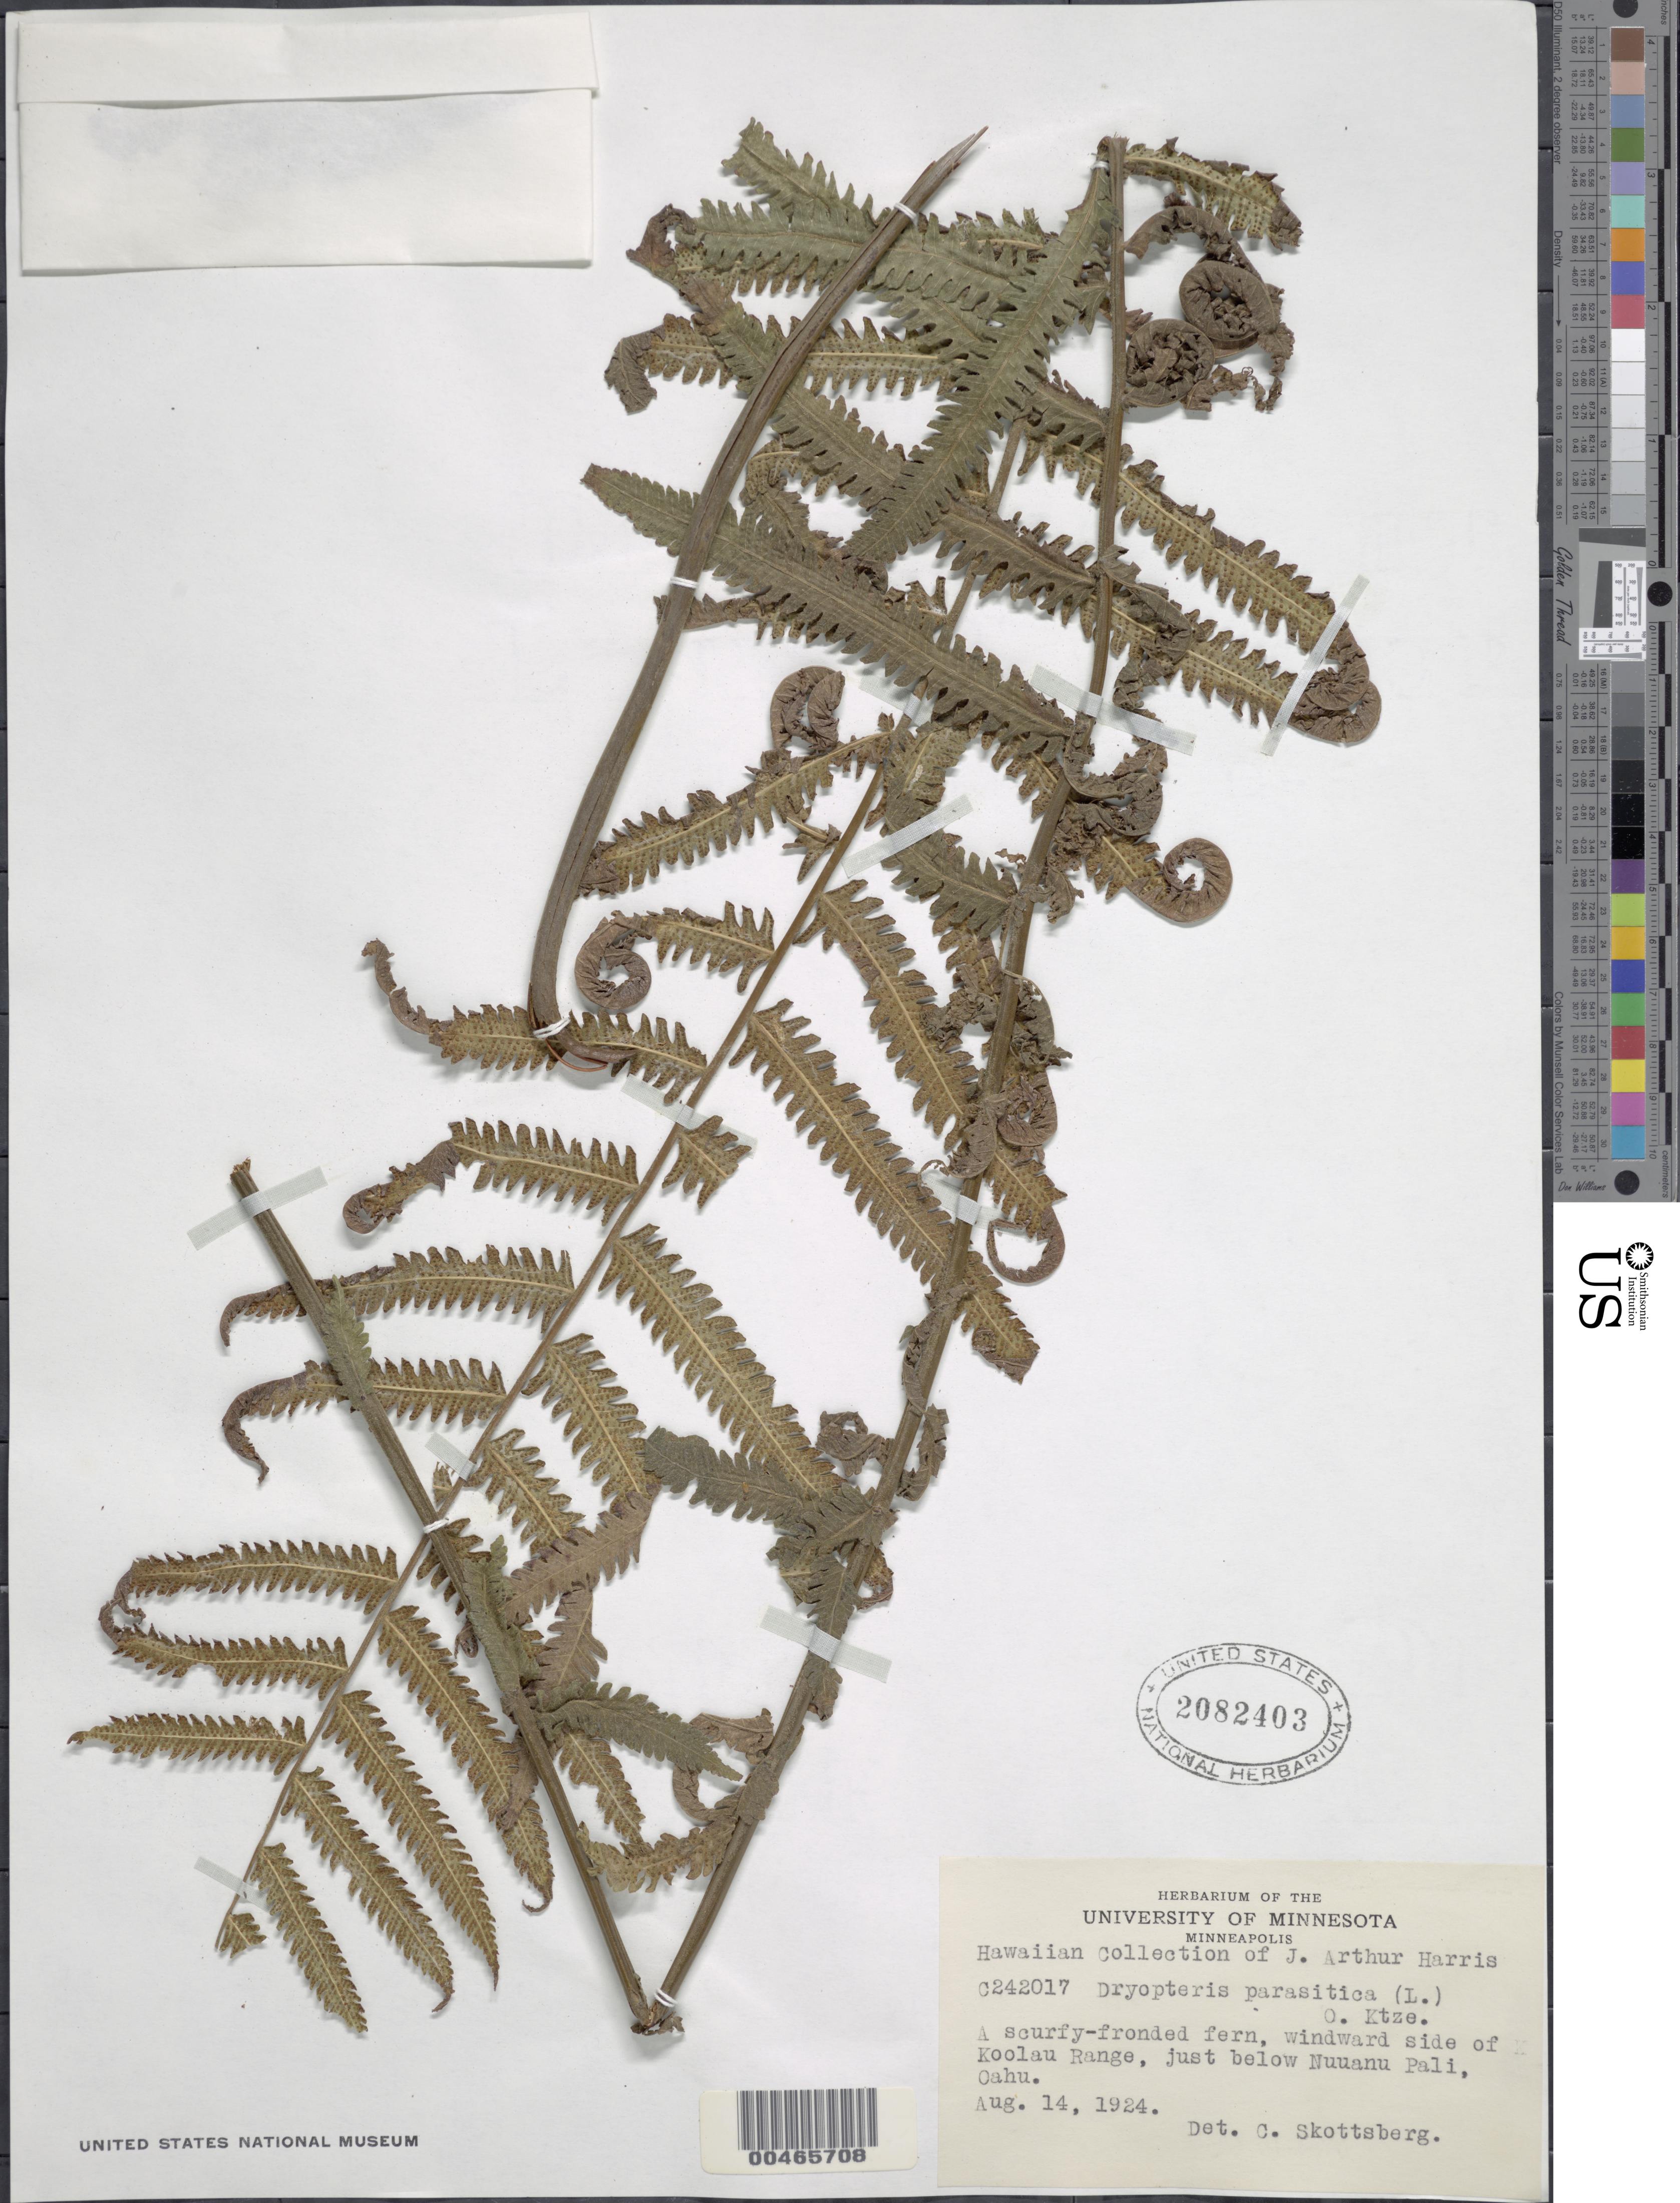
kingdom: Plantae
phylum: Tracheophyta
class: Polypodiopsida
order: Polypodiales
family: Thelypteridaceae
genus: Christella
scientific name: Christella parasitica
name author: (L.) H. Lév.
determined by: Wagner, W. L., (BOT), Smithsonian Institution - National Museum of Natural History (UNITED STATES)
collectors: J. A. Harris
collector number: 0242017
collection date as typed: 14 Aug 1924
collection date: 1924-08-14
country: United States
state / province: Hawaii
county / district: Honolulu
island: Oahu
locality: Windward side of Koolau Range, just below Nuuanu Pali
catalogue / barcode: US 2082403